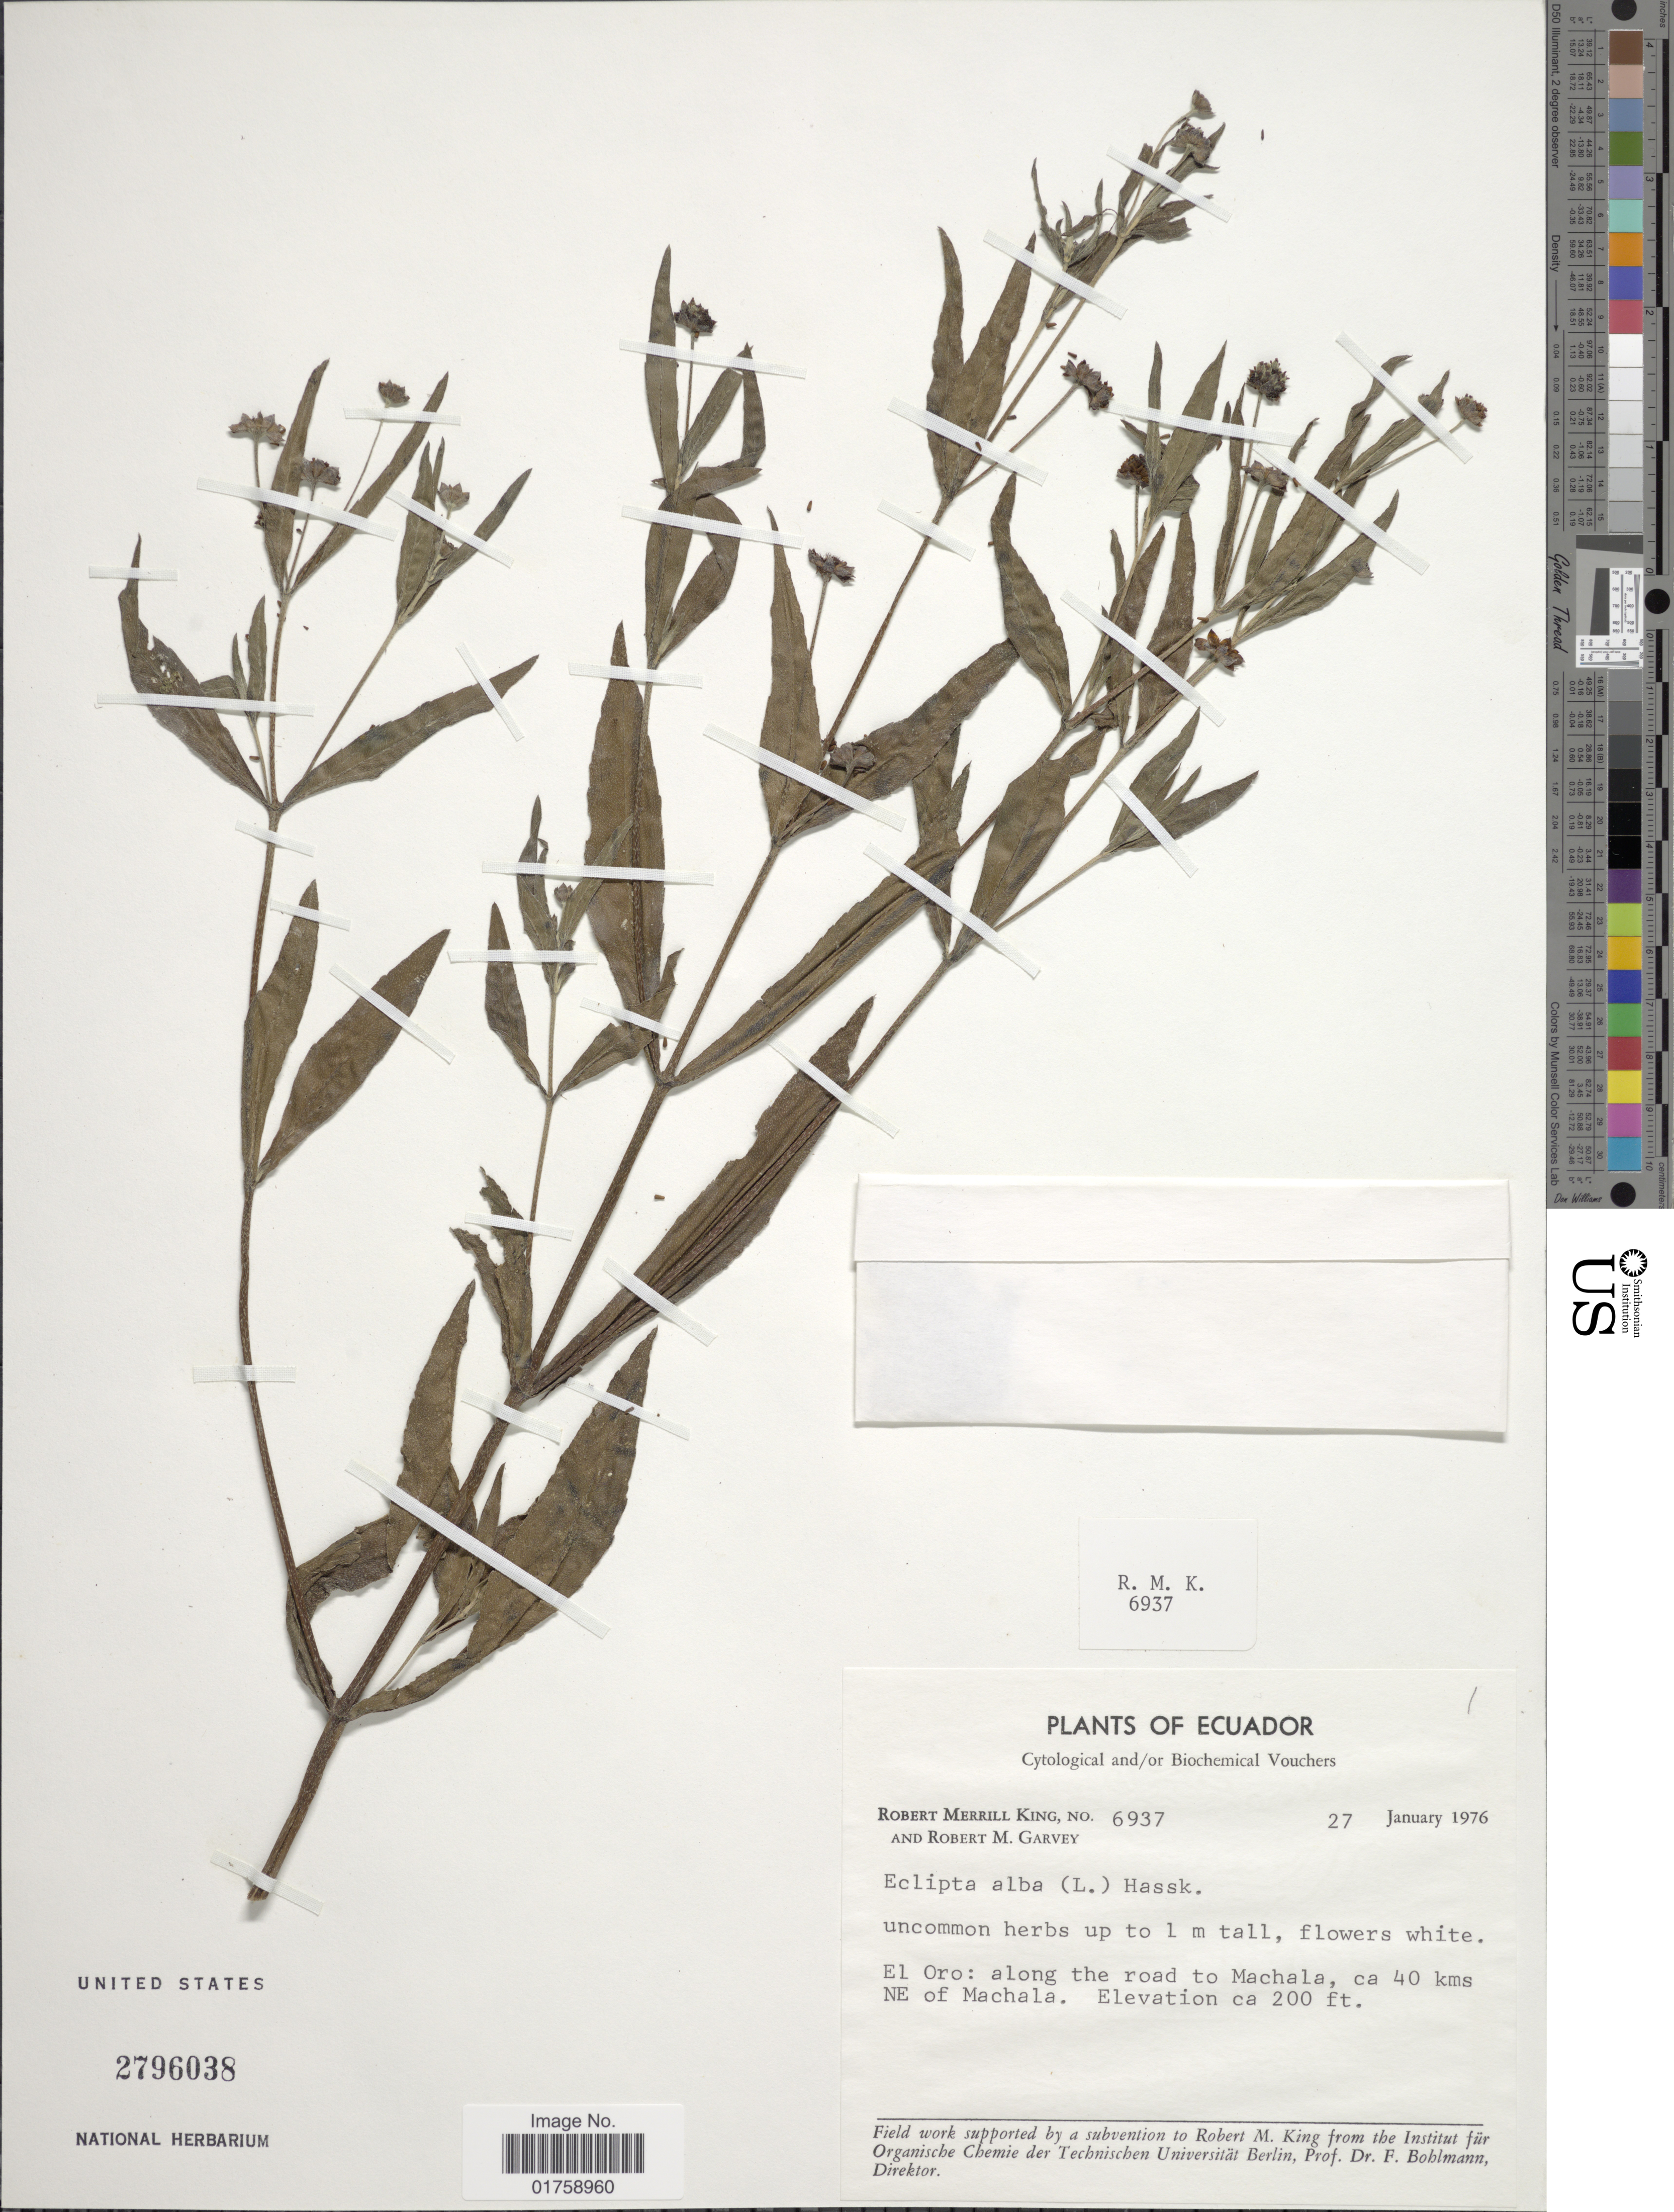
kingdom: Plantae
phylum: Tracheophyta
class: Magnoliopsida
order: Asterales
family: Asteraceae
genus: Eclipta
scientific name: Eclipta prostrata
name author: (L.) L.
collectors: R. M. King & R. Garvey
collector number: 6937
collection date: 1976-01-27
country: Ecuador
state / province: El Oro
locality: along the road to Machala, ca 40 kms NE of Machala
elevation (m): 61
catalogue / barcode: US 2796038